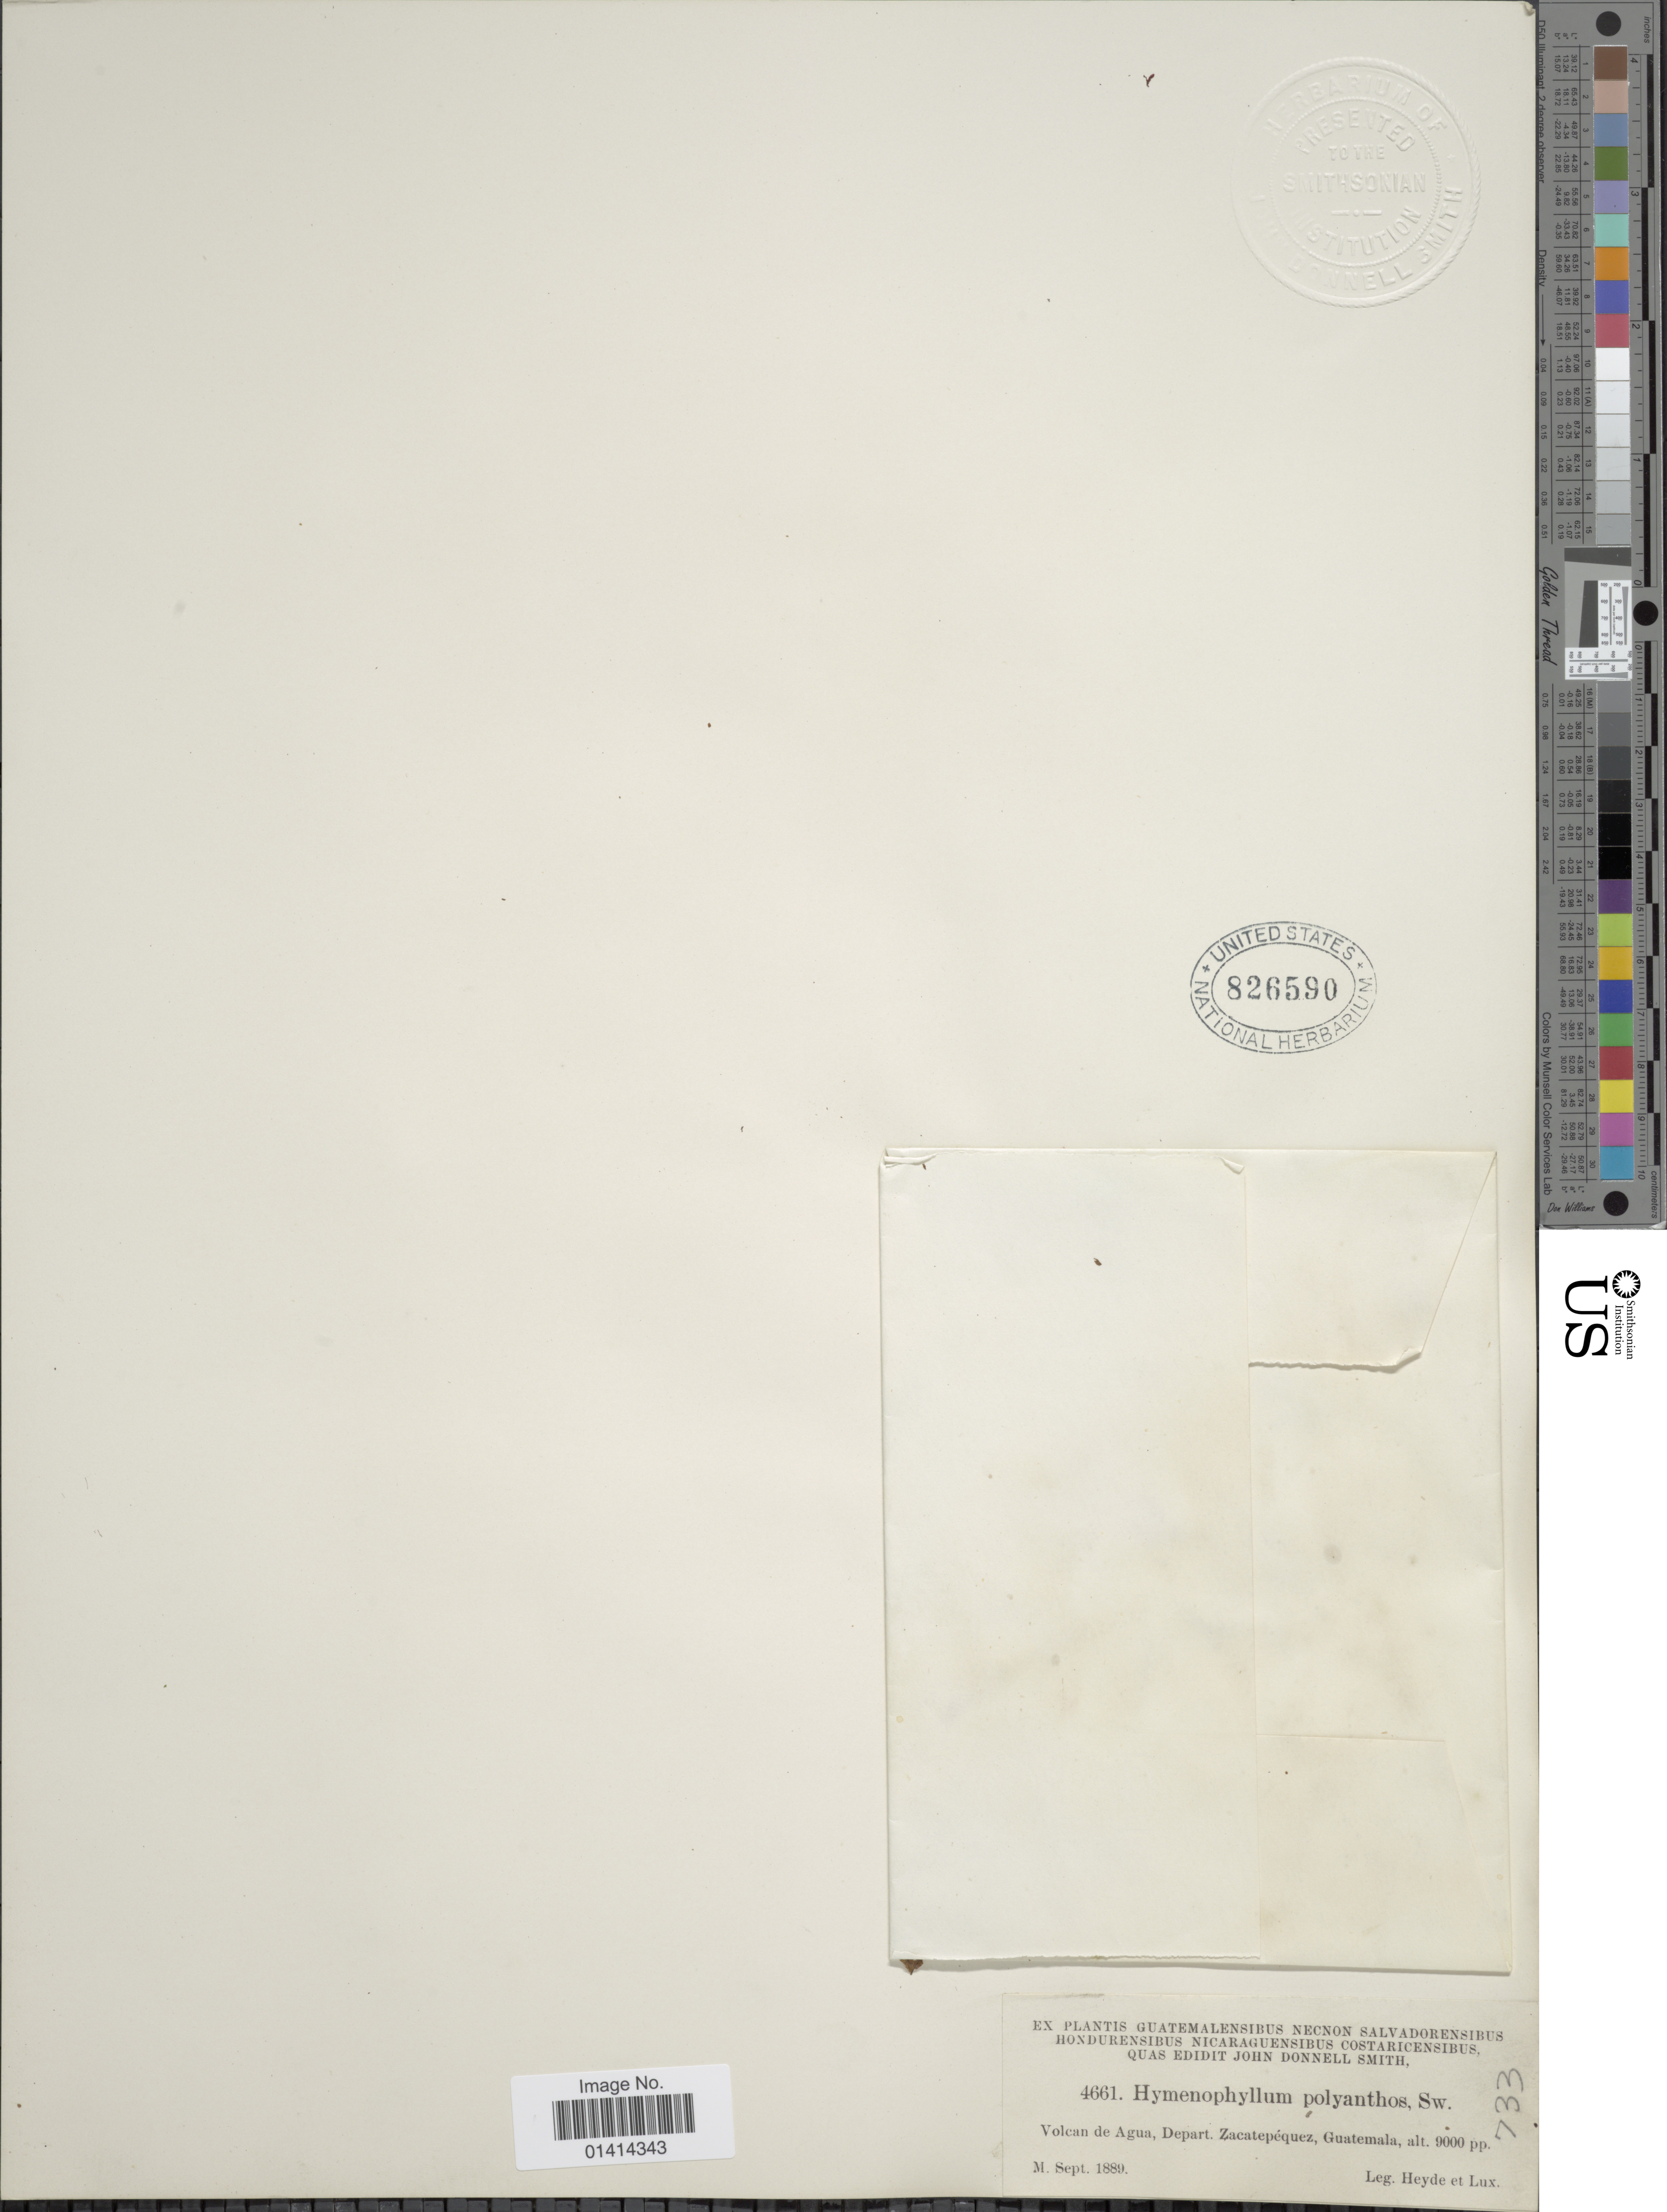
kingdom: Plantae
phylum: Tracheophyta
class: Polypodiopsida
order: Hymenophyllales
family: Hymenophyllaceae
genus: Hymenophyllum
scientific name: Hymenophyllum polyanthos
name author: (Sw.) Sw.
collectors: Heyde & Lux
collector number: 4661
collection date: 1889-09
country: Guatemala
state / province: Guatemala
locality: Volcan de Agua, Depart. Zacatepéquez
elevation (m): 2743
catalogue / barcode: US 826590